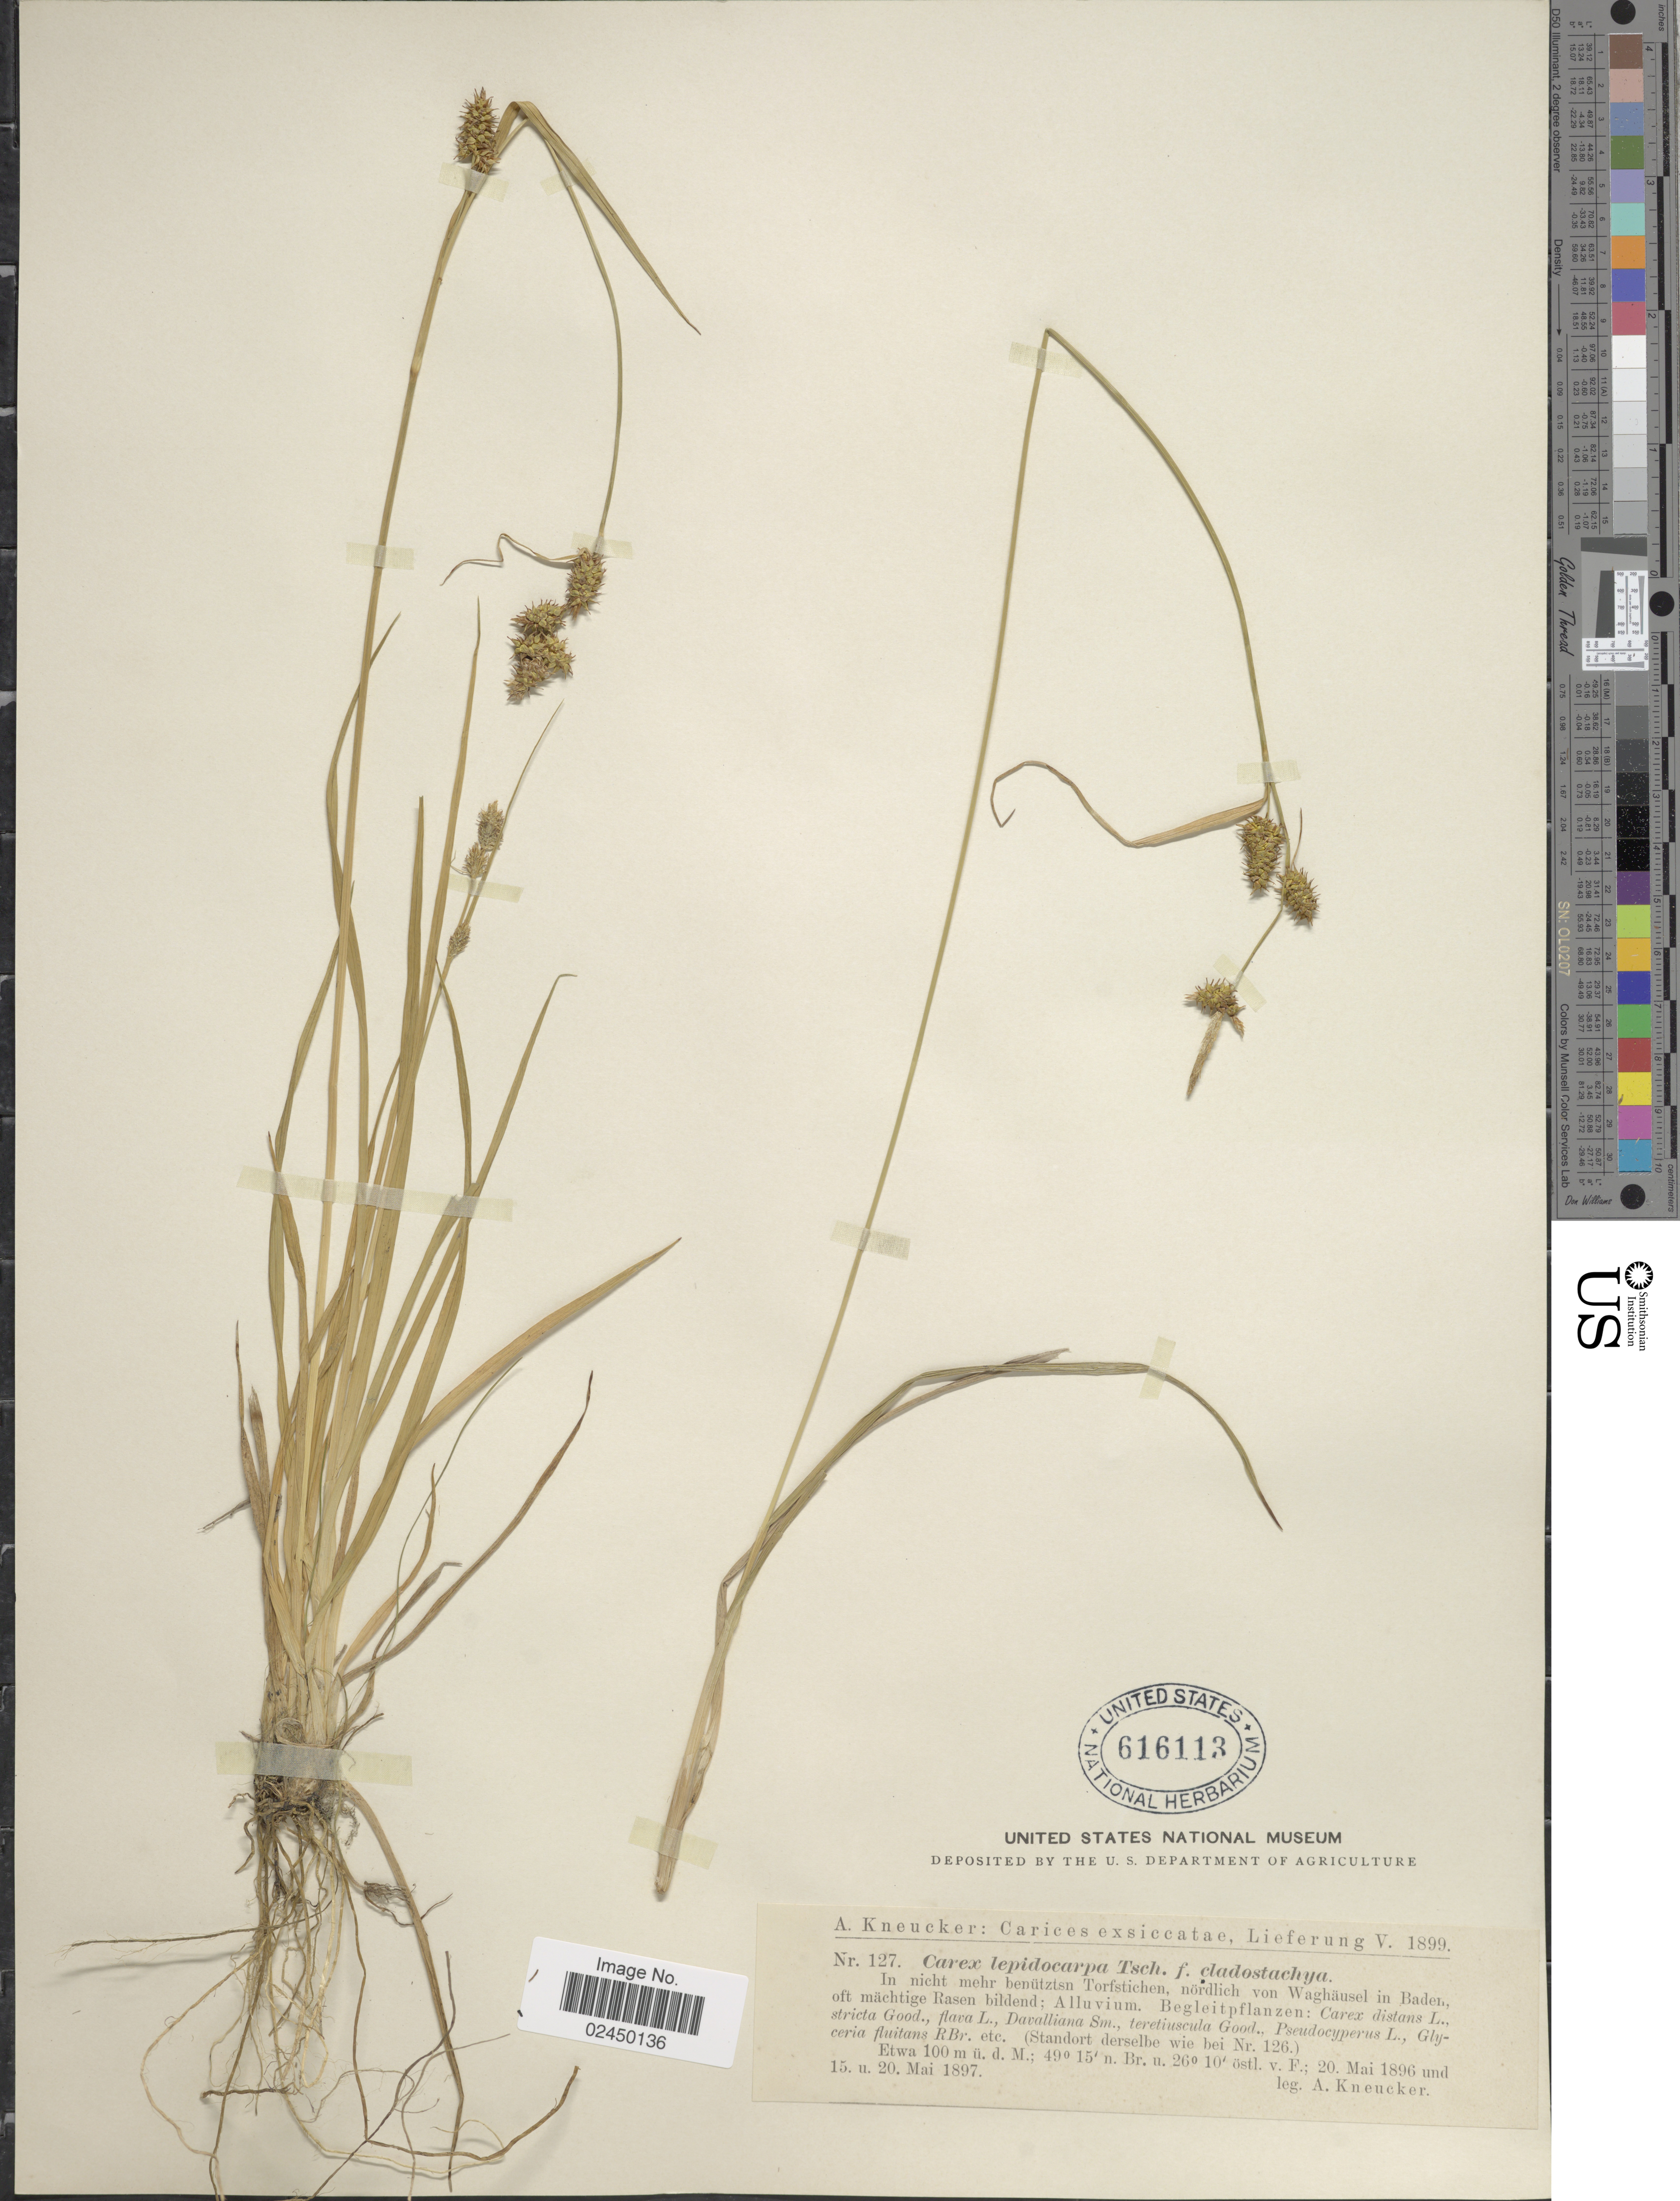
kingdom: Plantae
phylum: Tracheophyta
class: Liliopsida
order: Poales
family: Cyperaceae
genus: Carex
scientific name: Carex lepidocarpa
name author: Tausch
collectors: A. Kneucker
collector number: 127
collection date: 1896-05-20/1897-05-20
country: Germany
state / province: Baden-Württemberg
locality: In nicht mehr benütztsn Torfstichen, nördlich von Waghäusel in Baden, oft mächtige Rasen bildend; alluvium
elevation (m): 100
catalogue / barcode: US 616113